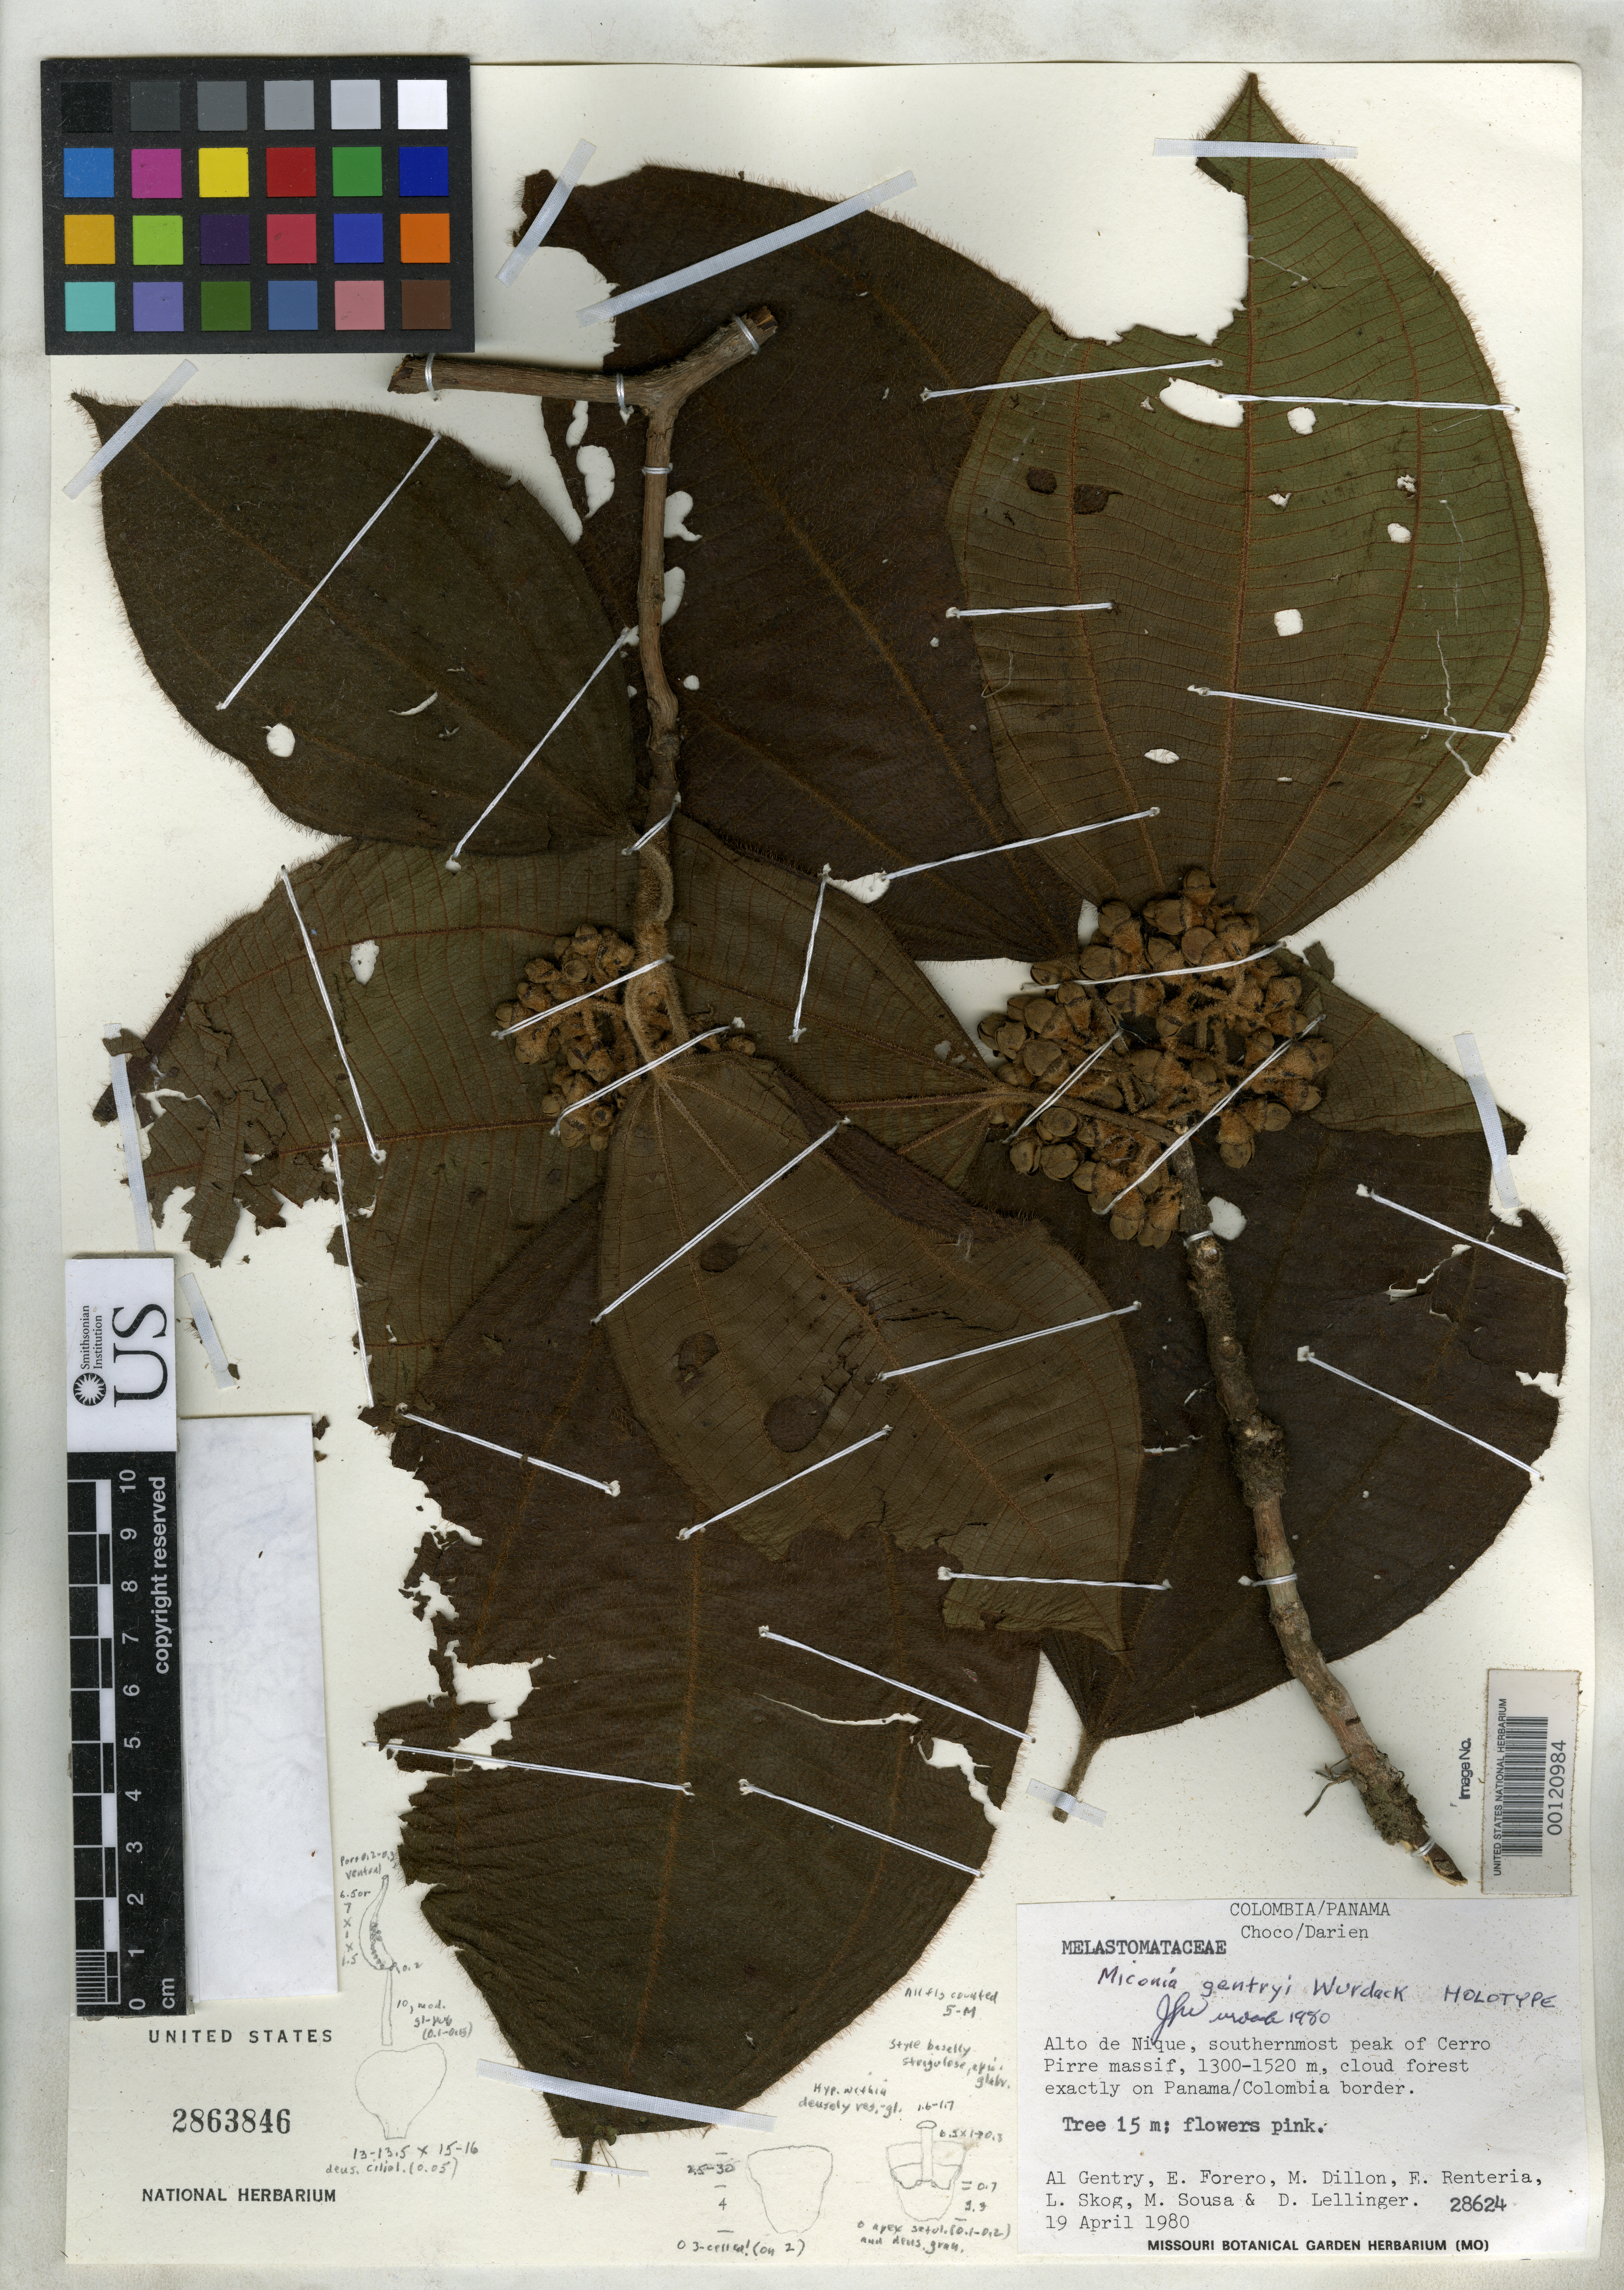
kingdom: Plantae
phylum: Tracheophyta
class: Magnoliopsida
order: Myrtales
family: Melastomataceae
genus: Miconia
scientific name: Miconia gentryi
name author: Wurdack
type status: Holotype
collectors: A. H. Gentry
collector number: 28624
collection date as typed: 19 Apr 1980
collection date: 1980-04-19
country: Panama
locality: Colombia border, Alto de Nique.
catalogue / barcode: US 2863846